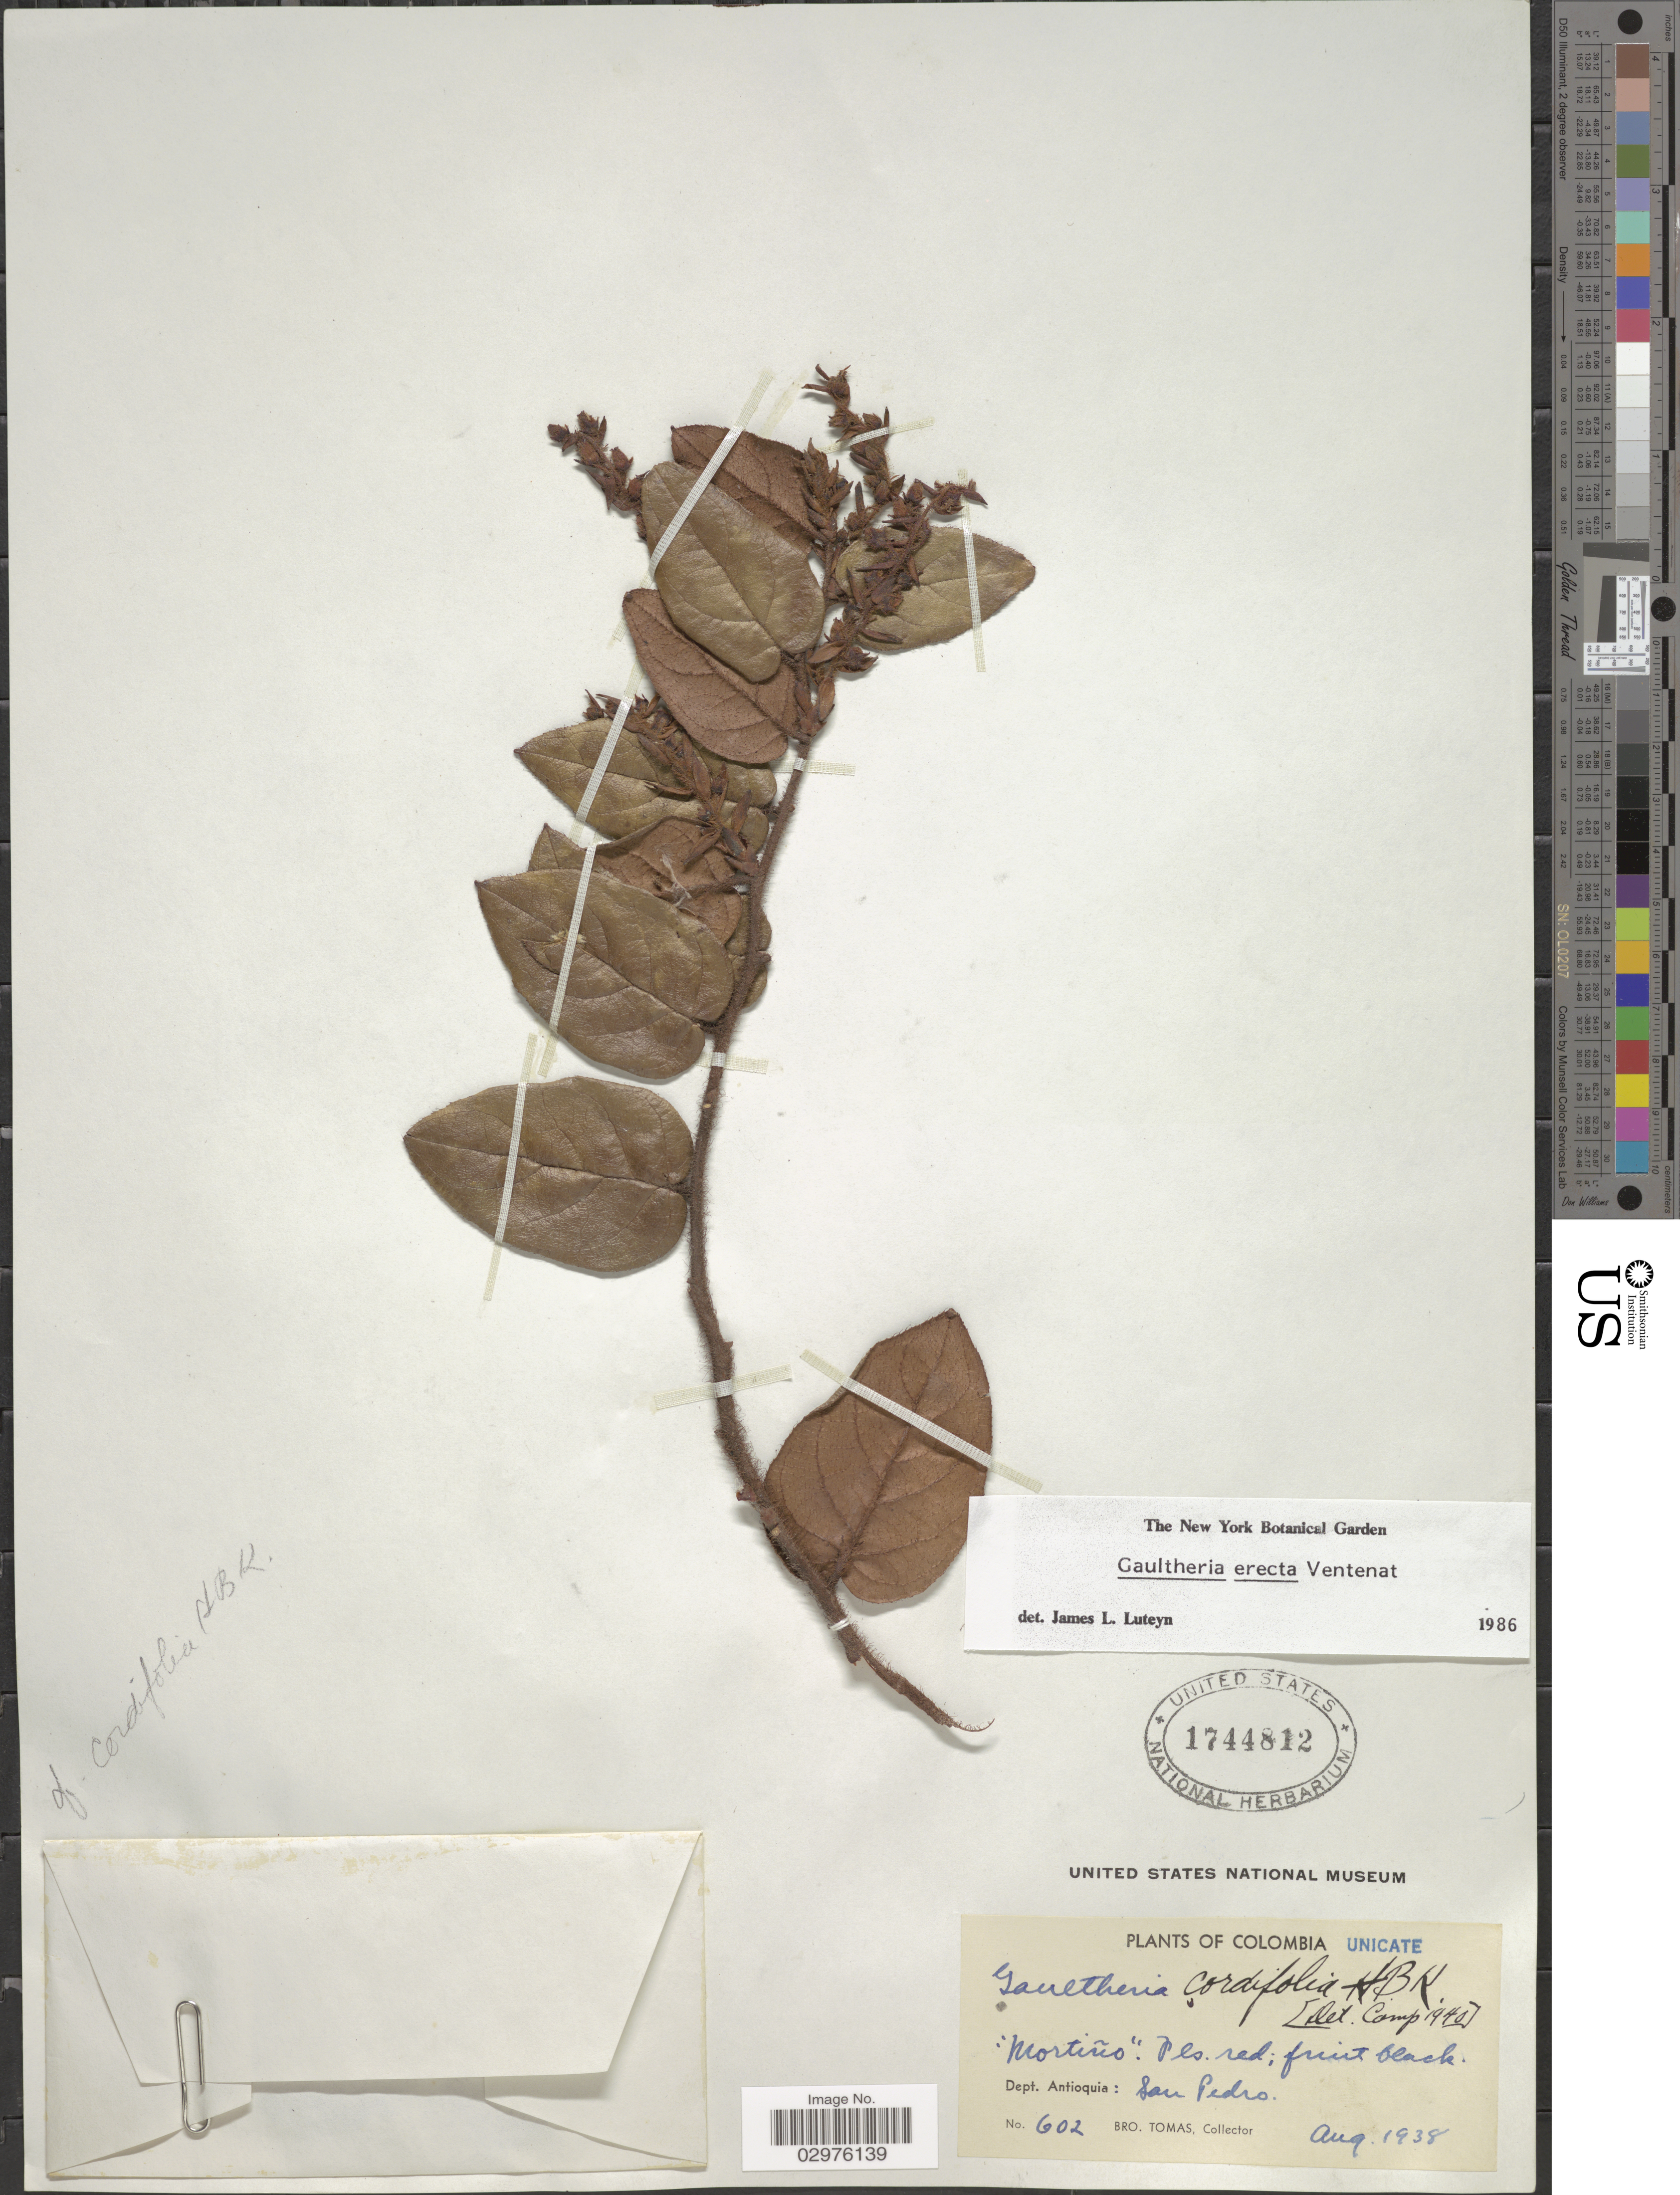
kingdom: Plantae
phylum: Tracheophyta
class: Magnoliopsida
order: Ericales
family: Ericaceae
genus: Gaultheria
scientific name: Gaultheria erecta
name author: Vent.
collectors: B. Tomas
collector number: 602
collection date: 1938-08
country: Colombia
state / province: Antioquia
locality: Dept. Antioquia: San Pedro.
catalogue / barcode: US 1744812